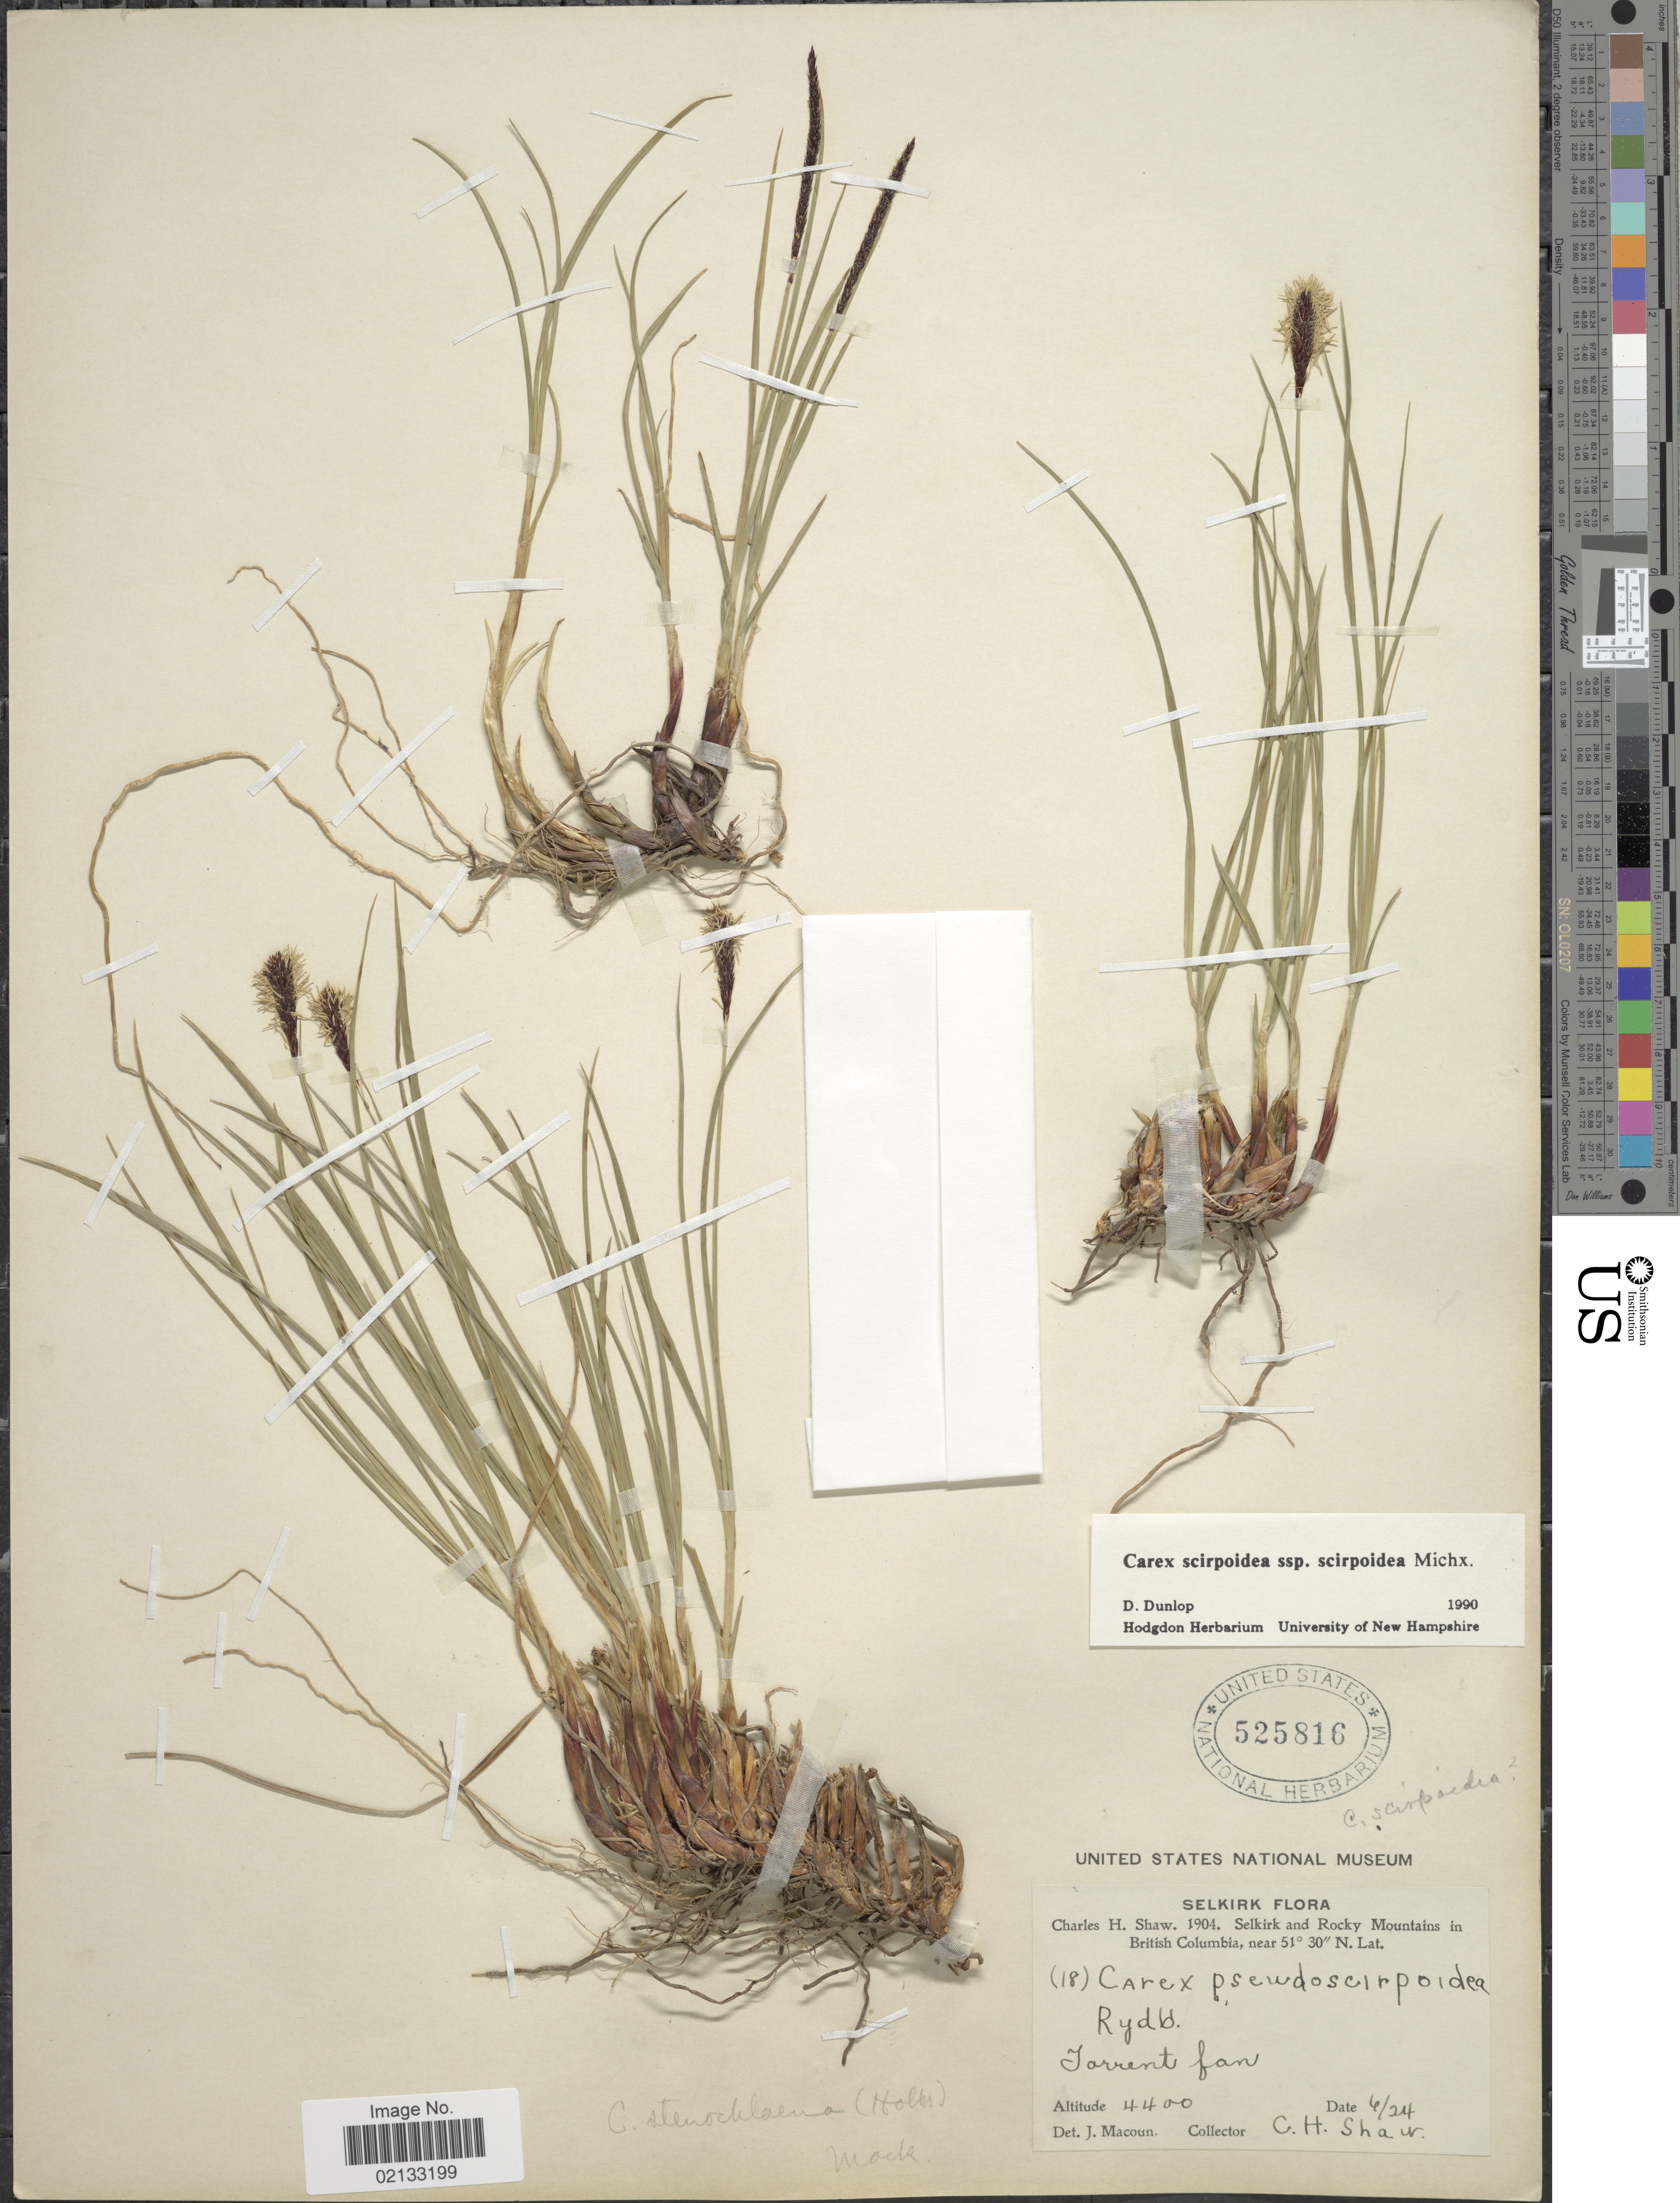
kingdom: Plantae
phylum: Tracheophyta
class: Liliopsida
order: Poales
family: Cyperaceae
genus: Carex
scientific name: Carex scirpoidea subsp. scirpoidea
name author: Michx.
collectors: C. H. Shaw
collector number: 18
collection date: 1904-06-24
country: Canada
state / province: British Columbia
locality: Selkirk and Rocky Mountains. Tarrent fan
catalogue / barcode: US 525816